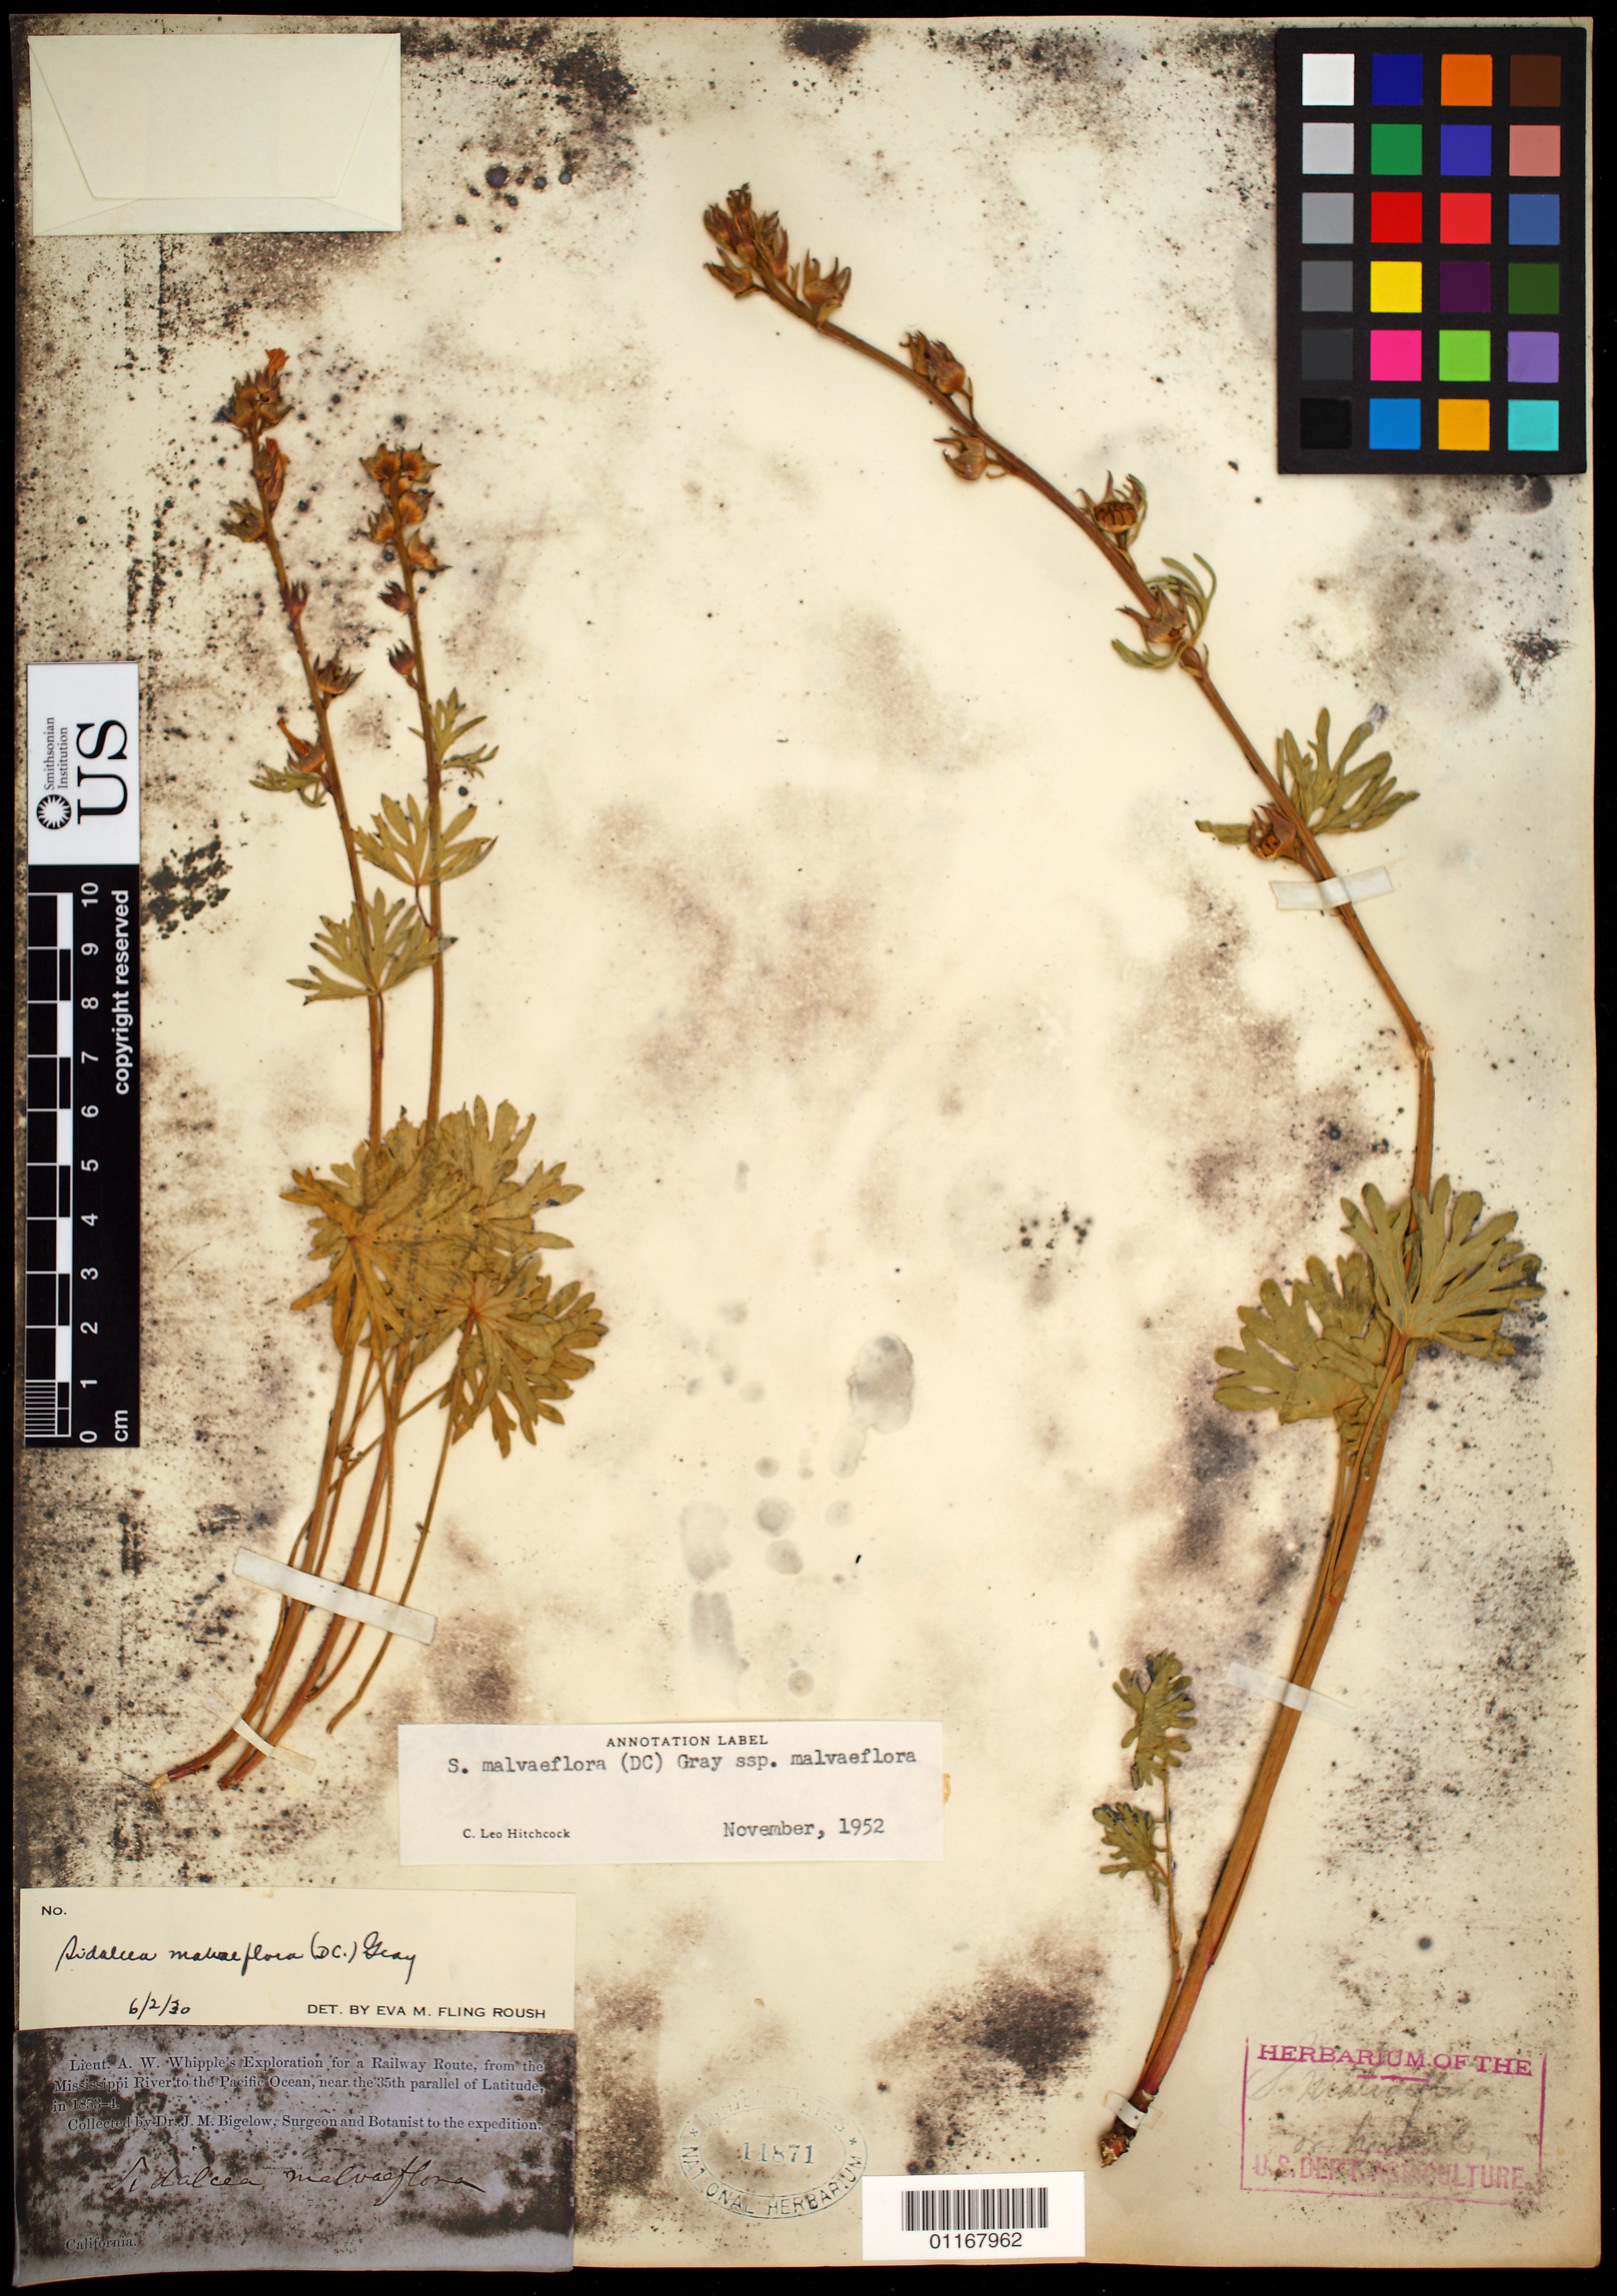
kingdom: Plantae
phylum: Tracheophyta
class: Magnoliopsida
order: Malvales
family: Malvaceae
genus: Sidalcea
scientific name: Sidalcea malviflora subsp. malviflora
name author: (DC.) A. Gray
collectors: J. M. Bigelow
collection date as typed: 1853 to -- --- 1854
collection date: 1853/1854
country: United States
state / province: California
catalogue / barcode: US 11871